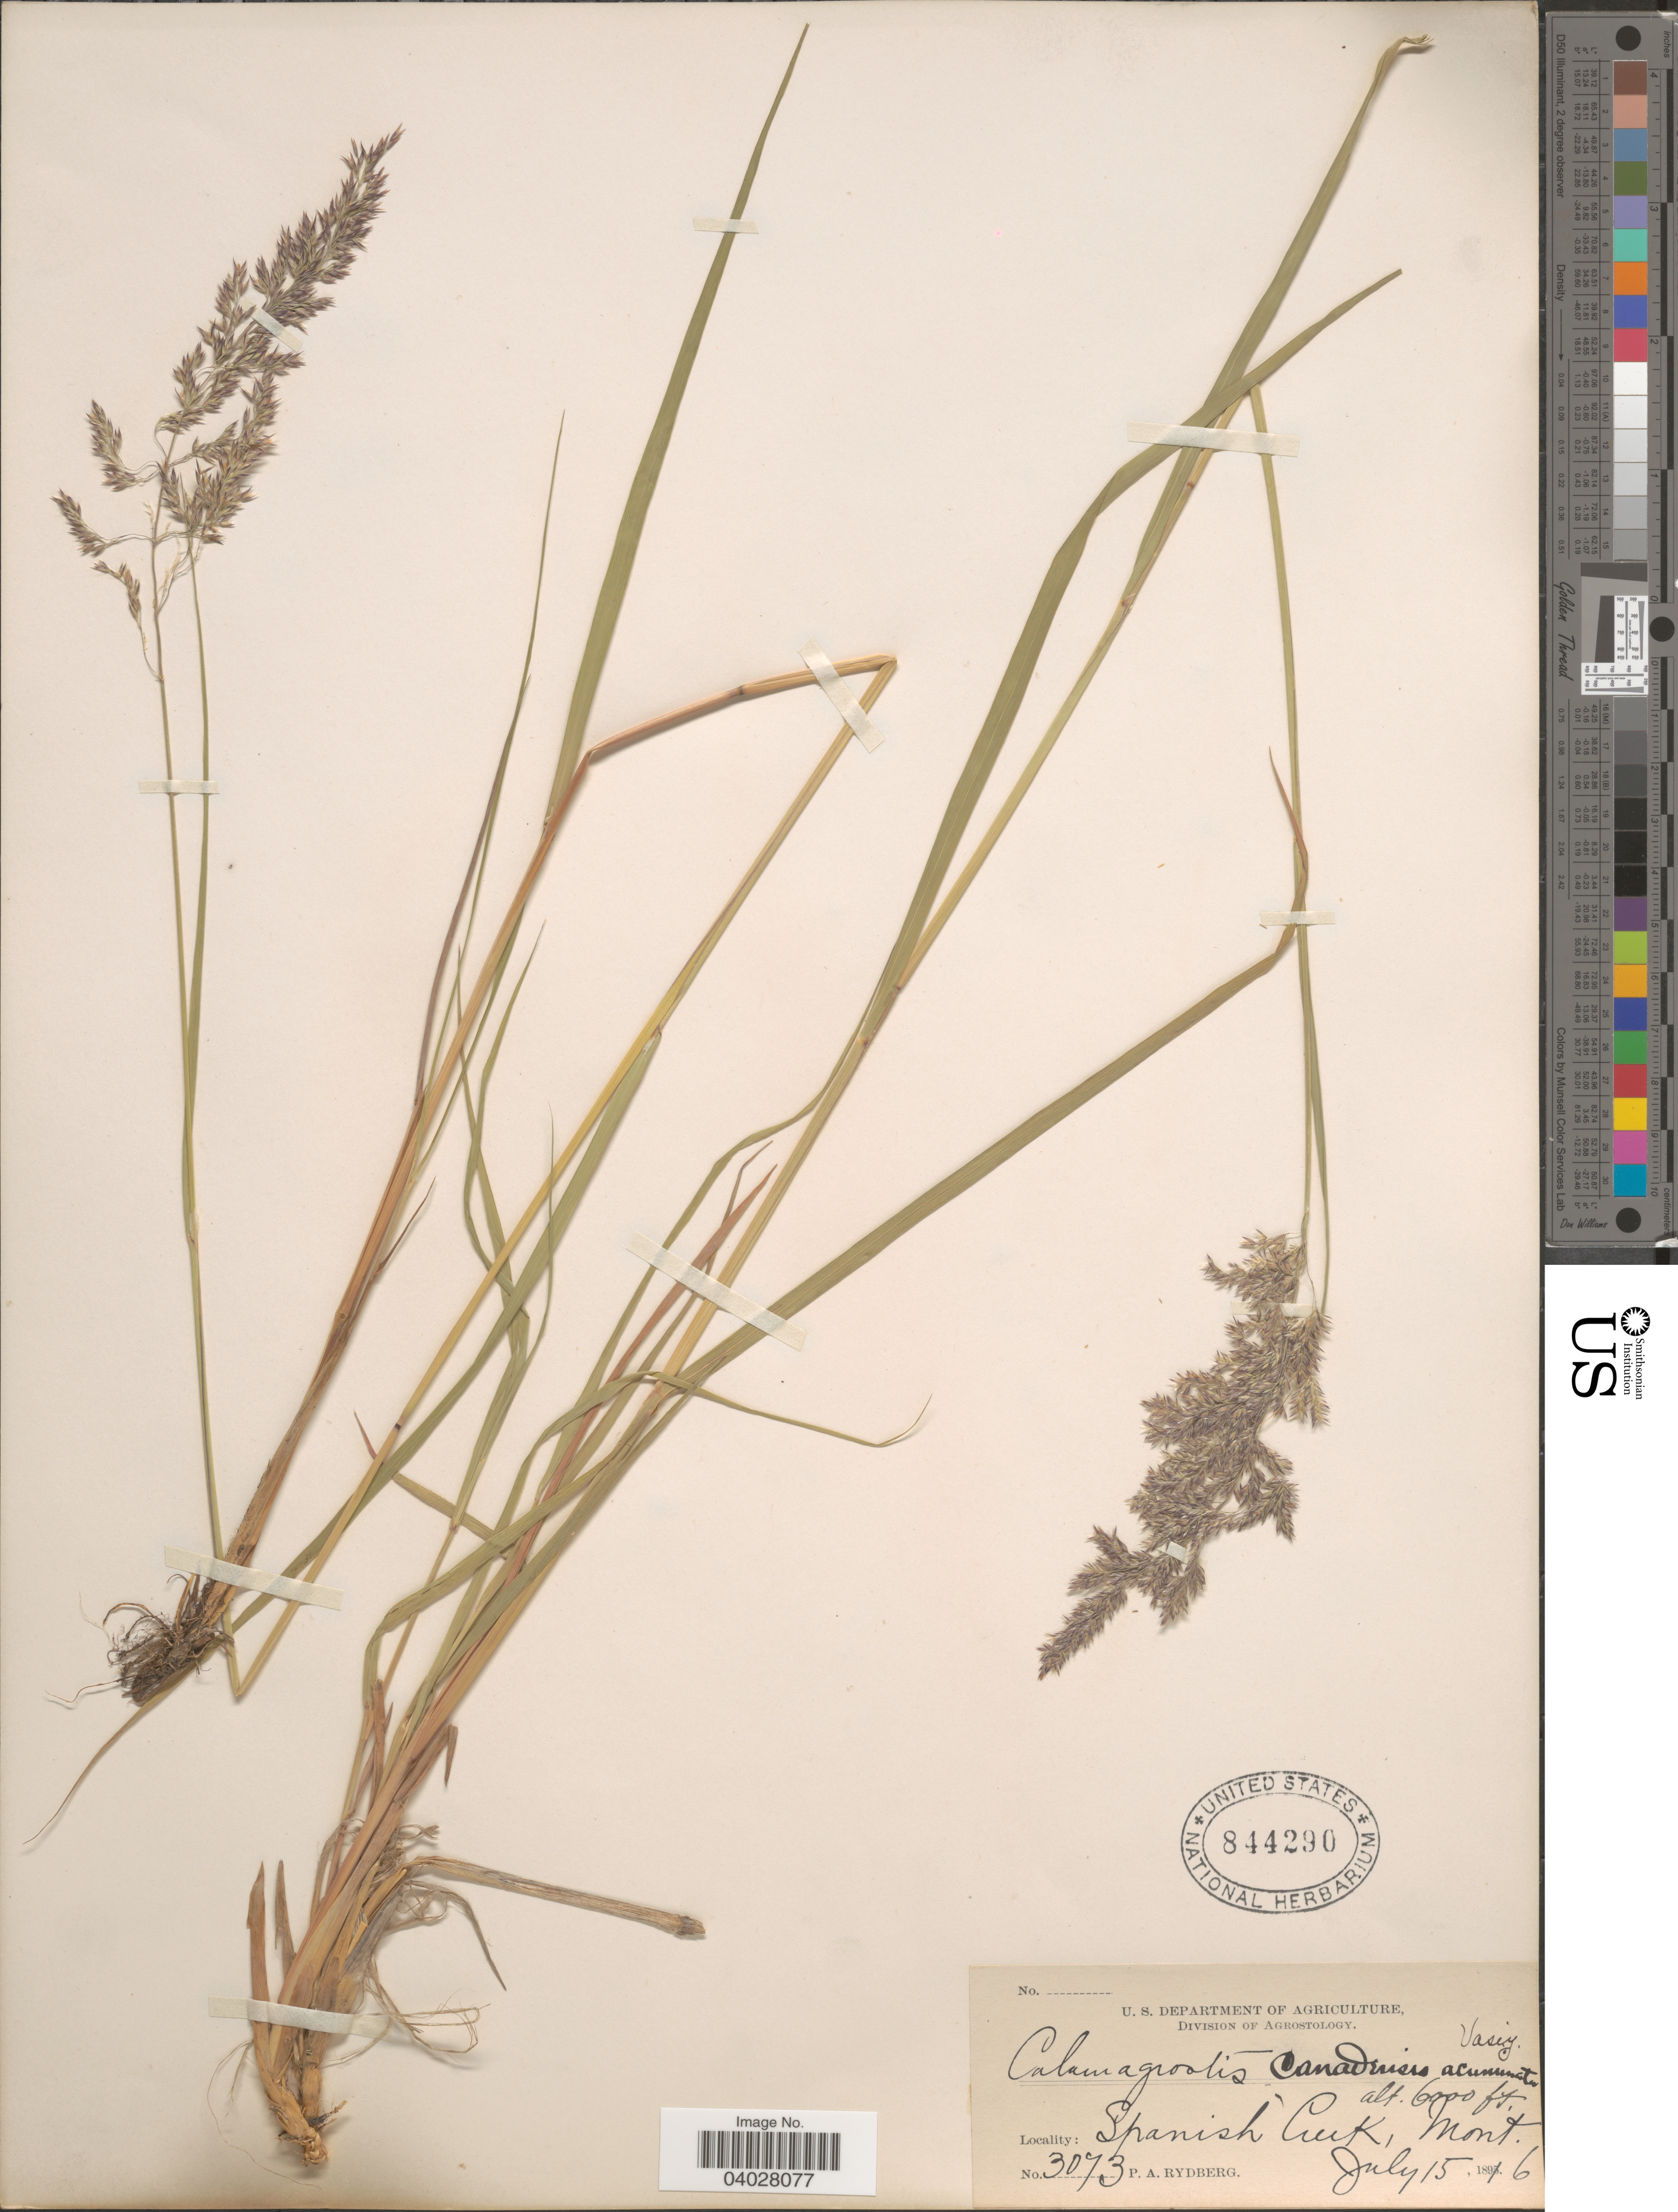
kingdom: Plantae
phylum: Tracheophyta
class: Liliopsida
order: Poales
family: Poaceae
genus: Calamagrostis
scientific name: Calamagrostis canadensis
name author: (Michx.) P. Beauv.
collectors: P. A. Rydberg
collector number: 3073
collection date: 1896-07-15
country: United States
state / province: Montana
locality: Spanish Creek.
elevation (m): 1829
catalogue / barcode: US 844290